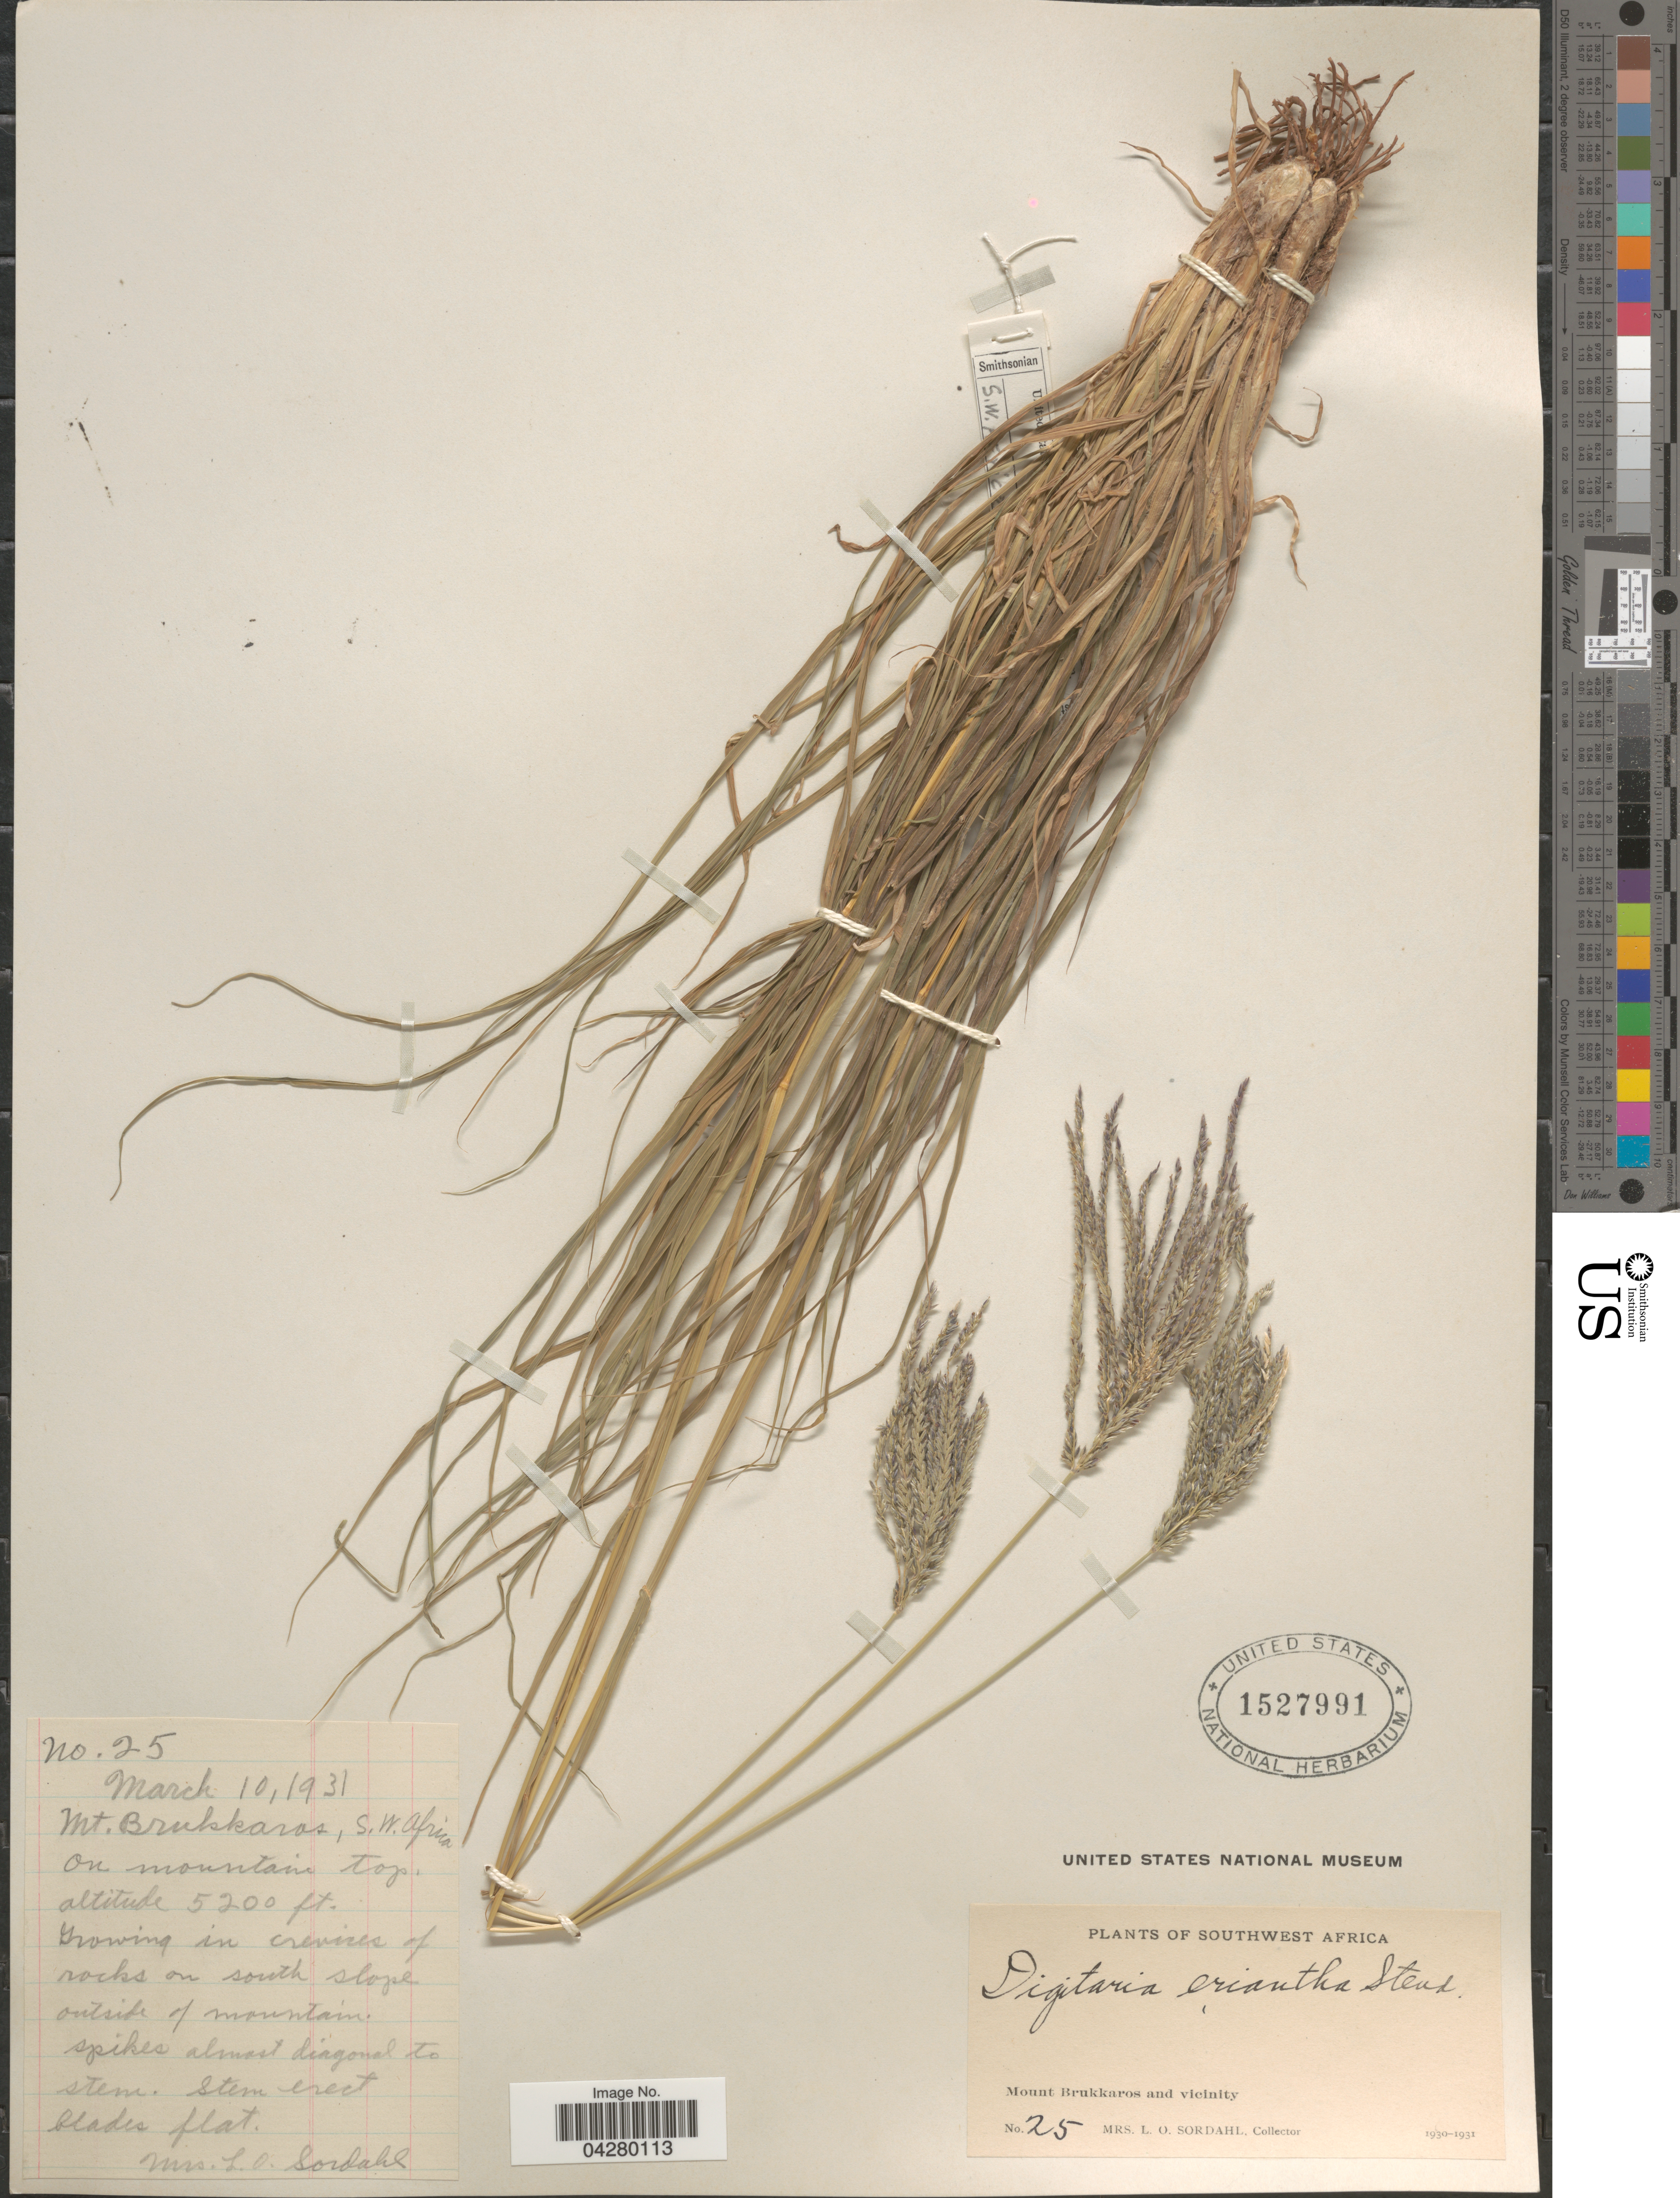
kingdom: Plantae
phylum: Tracheophyta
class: Liliopsida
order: Poales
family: Poaceae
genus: Digitaria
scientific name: Digitaria eriantha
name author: Steud.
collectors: L. Sordahl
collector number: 25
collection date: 1931-03-10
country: Namibia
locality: Mt. Brukkaros, S. W. Africa. On mountain top. Mountain Brukkaros and vicinity.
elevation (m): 1585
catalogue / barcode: US 1527991